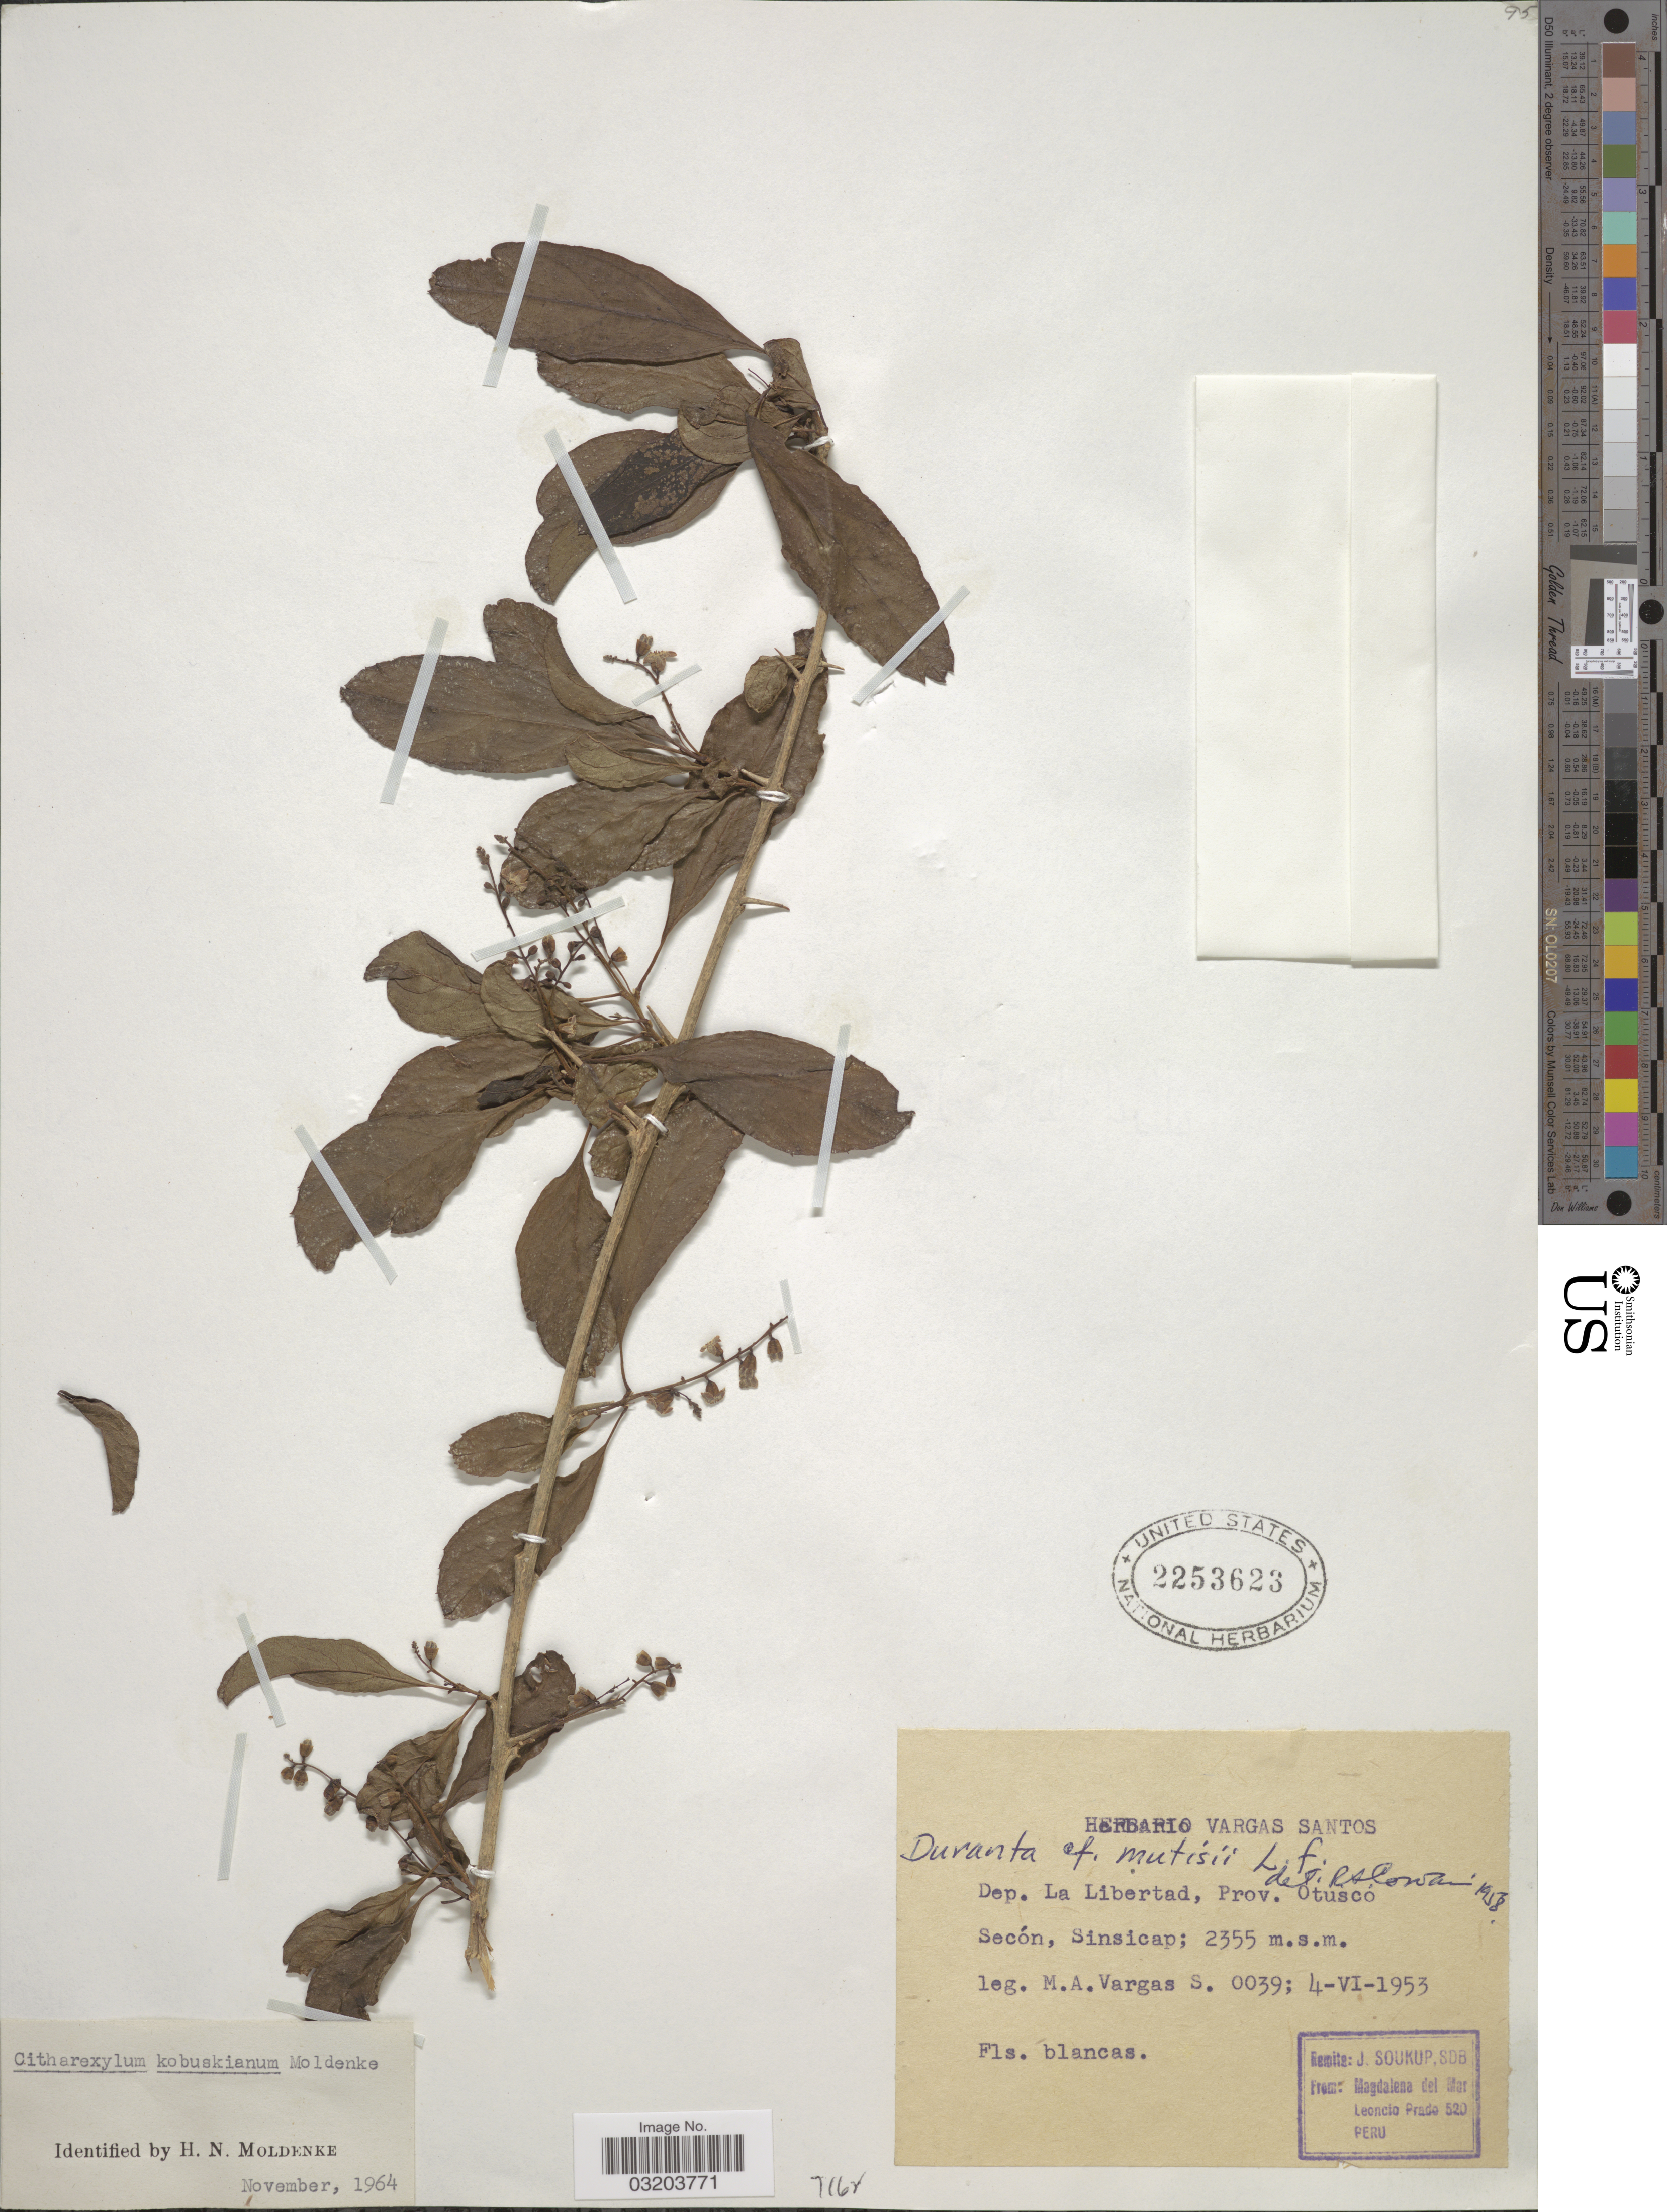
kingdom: Plantae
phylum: Tracheophyta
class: Magnoliopsida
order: Lamiales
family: Verbenaceae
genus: Citharexylum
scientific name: Citharexylum sp.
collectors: M. Vargas S.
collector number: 0039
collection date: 1953-06-04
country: Peru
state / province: La Libertad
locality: Dep. La Libertad, Prov. Otusco. Secón, Sinsicap.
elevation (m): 2355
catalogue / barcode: US 2253623